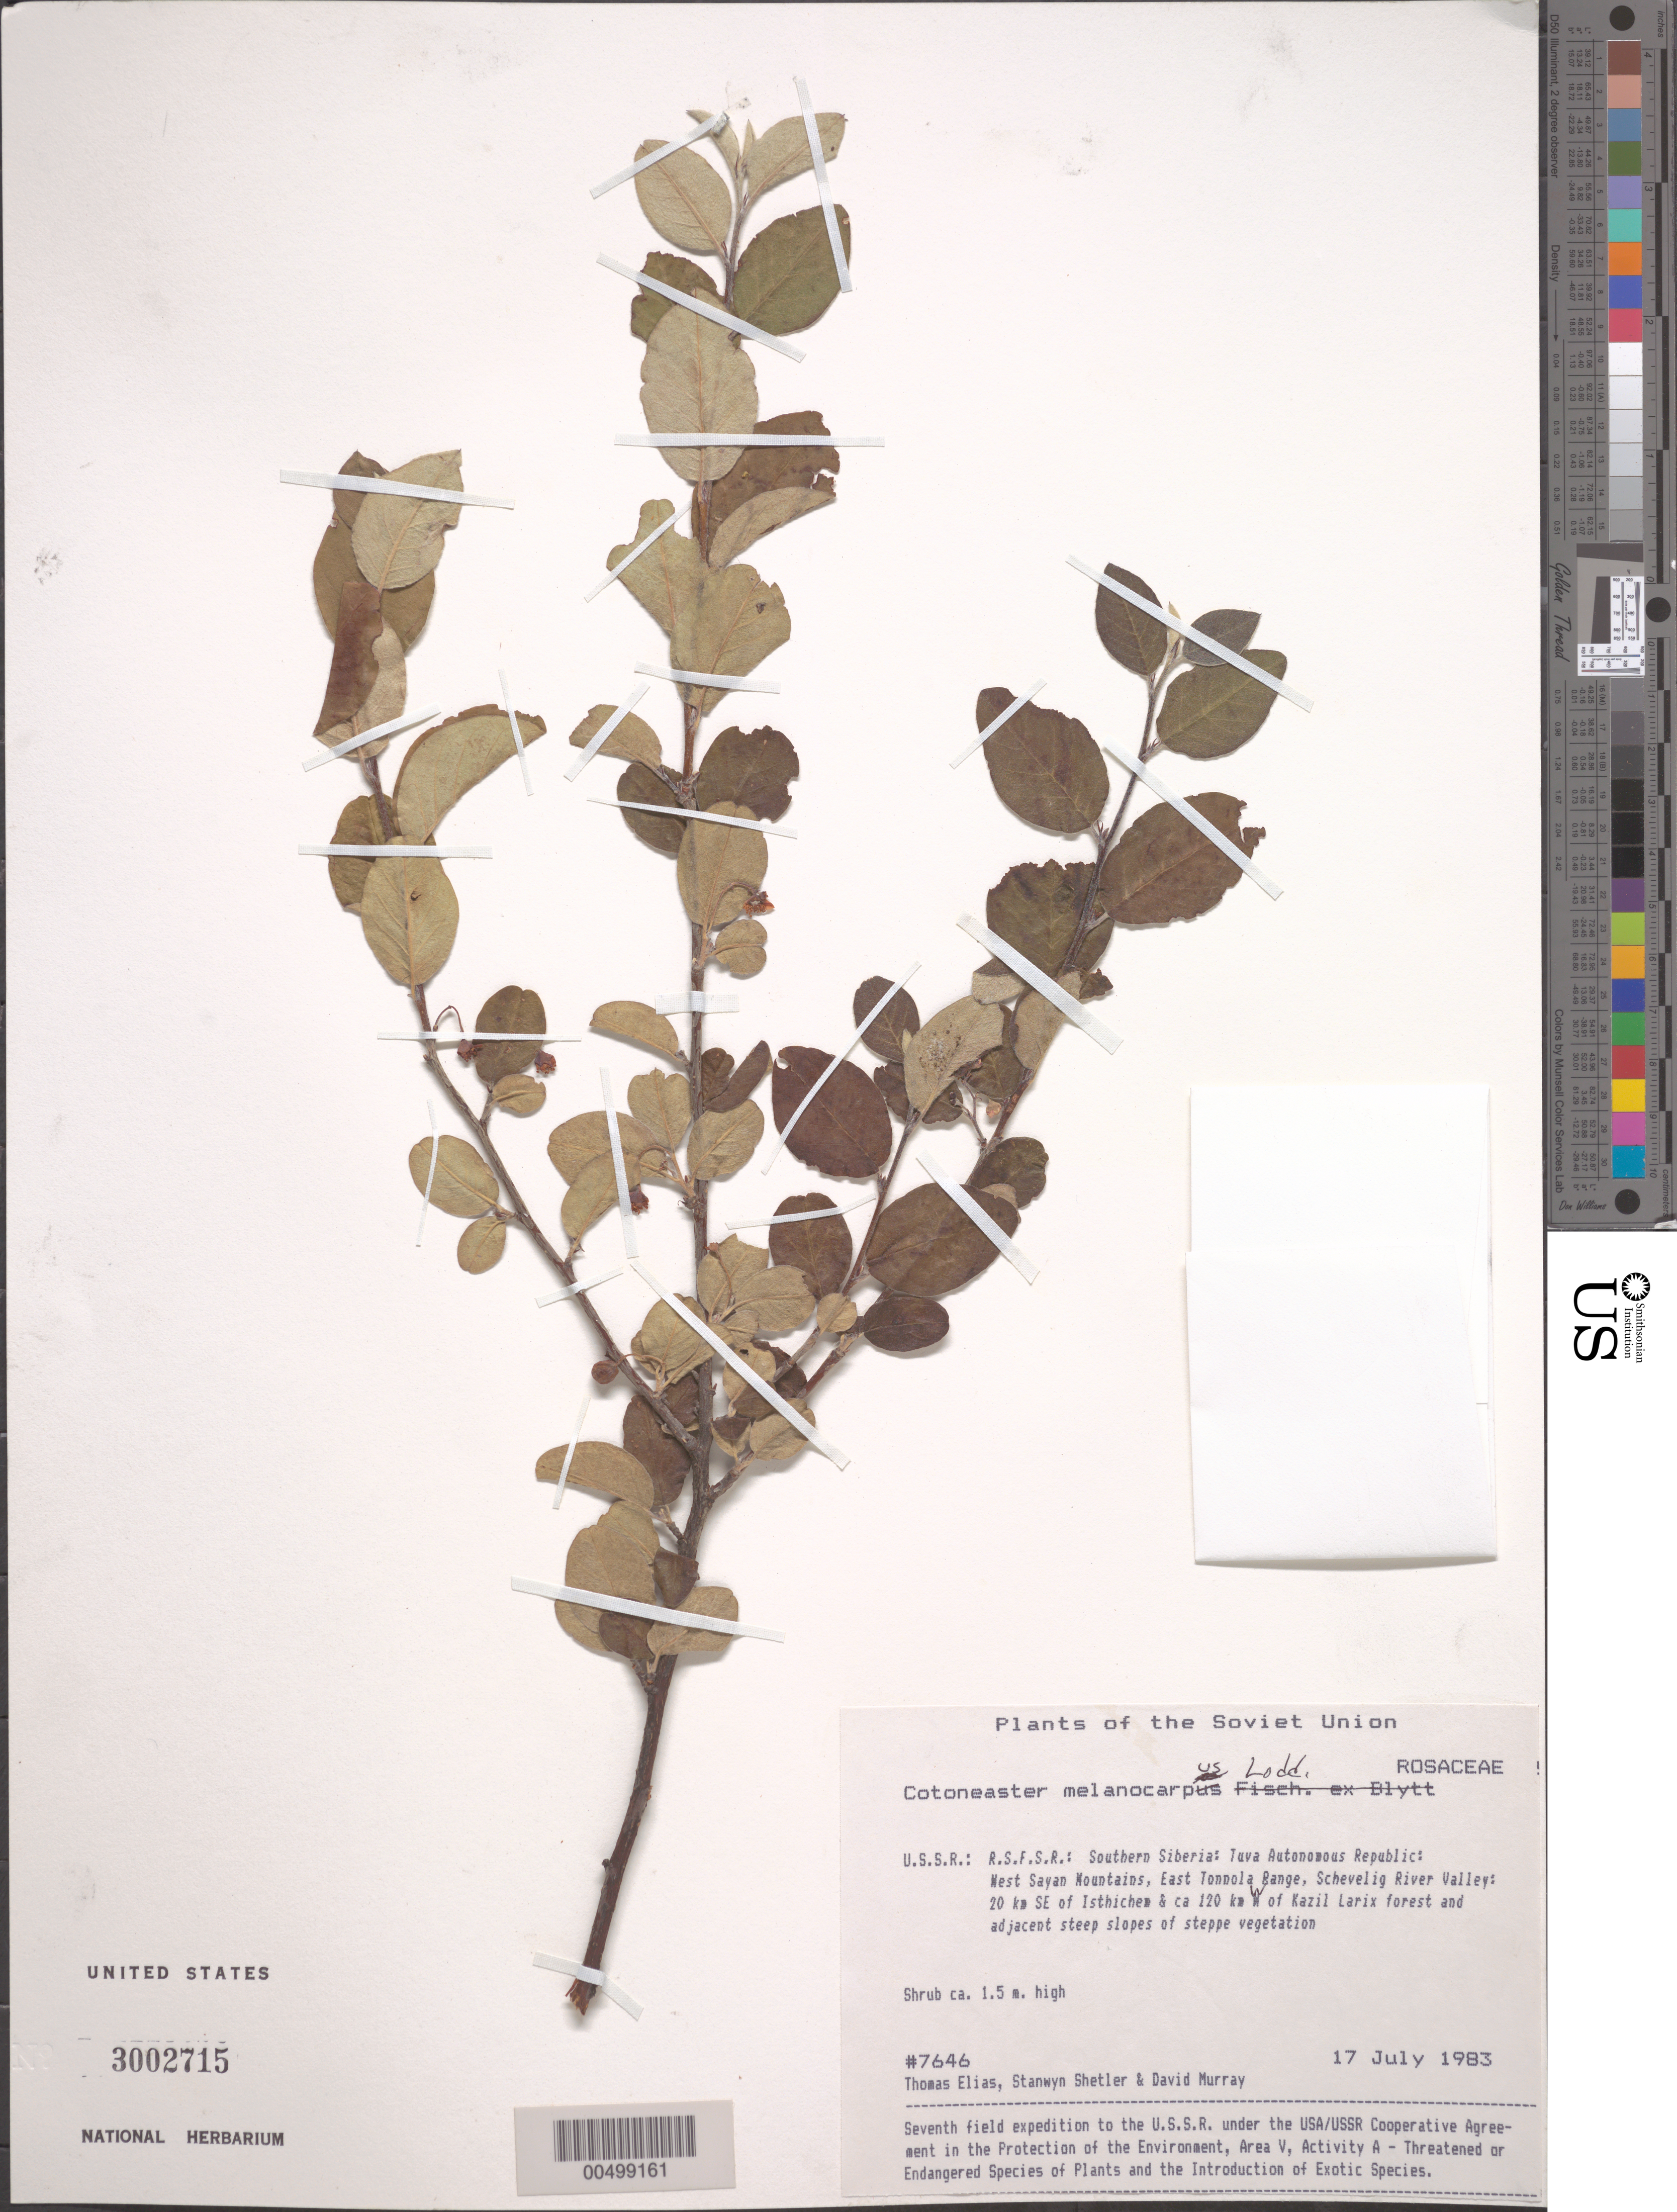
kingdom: Plantae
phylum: Tracheophyta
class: Magnoliopsida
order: Rosales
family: Rosaceae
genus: Cotoneaster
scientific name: Cotoneaster melanocarpus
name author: Conrad L. Loddiges, G. Loddiges & W. Loddiges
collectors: T. Elias, S. Shetler & D. F. Murray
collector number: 7646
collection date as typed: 17 Jul 1983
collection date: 1983-07-17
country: Russian Federation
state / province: Altai Republic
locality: West Sayan Mountains, E Tonnola [Tannu-Ola] Range, Schevelig River Valley, 20 km SE of Isthichem [Ishti-Khem], *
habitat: Larix forest and adjacent steep slopes of steppe vegetation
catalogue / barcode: US 3002715